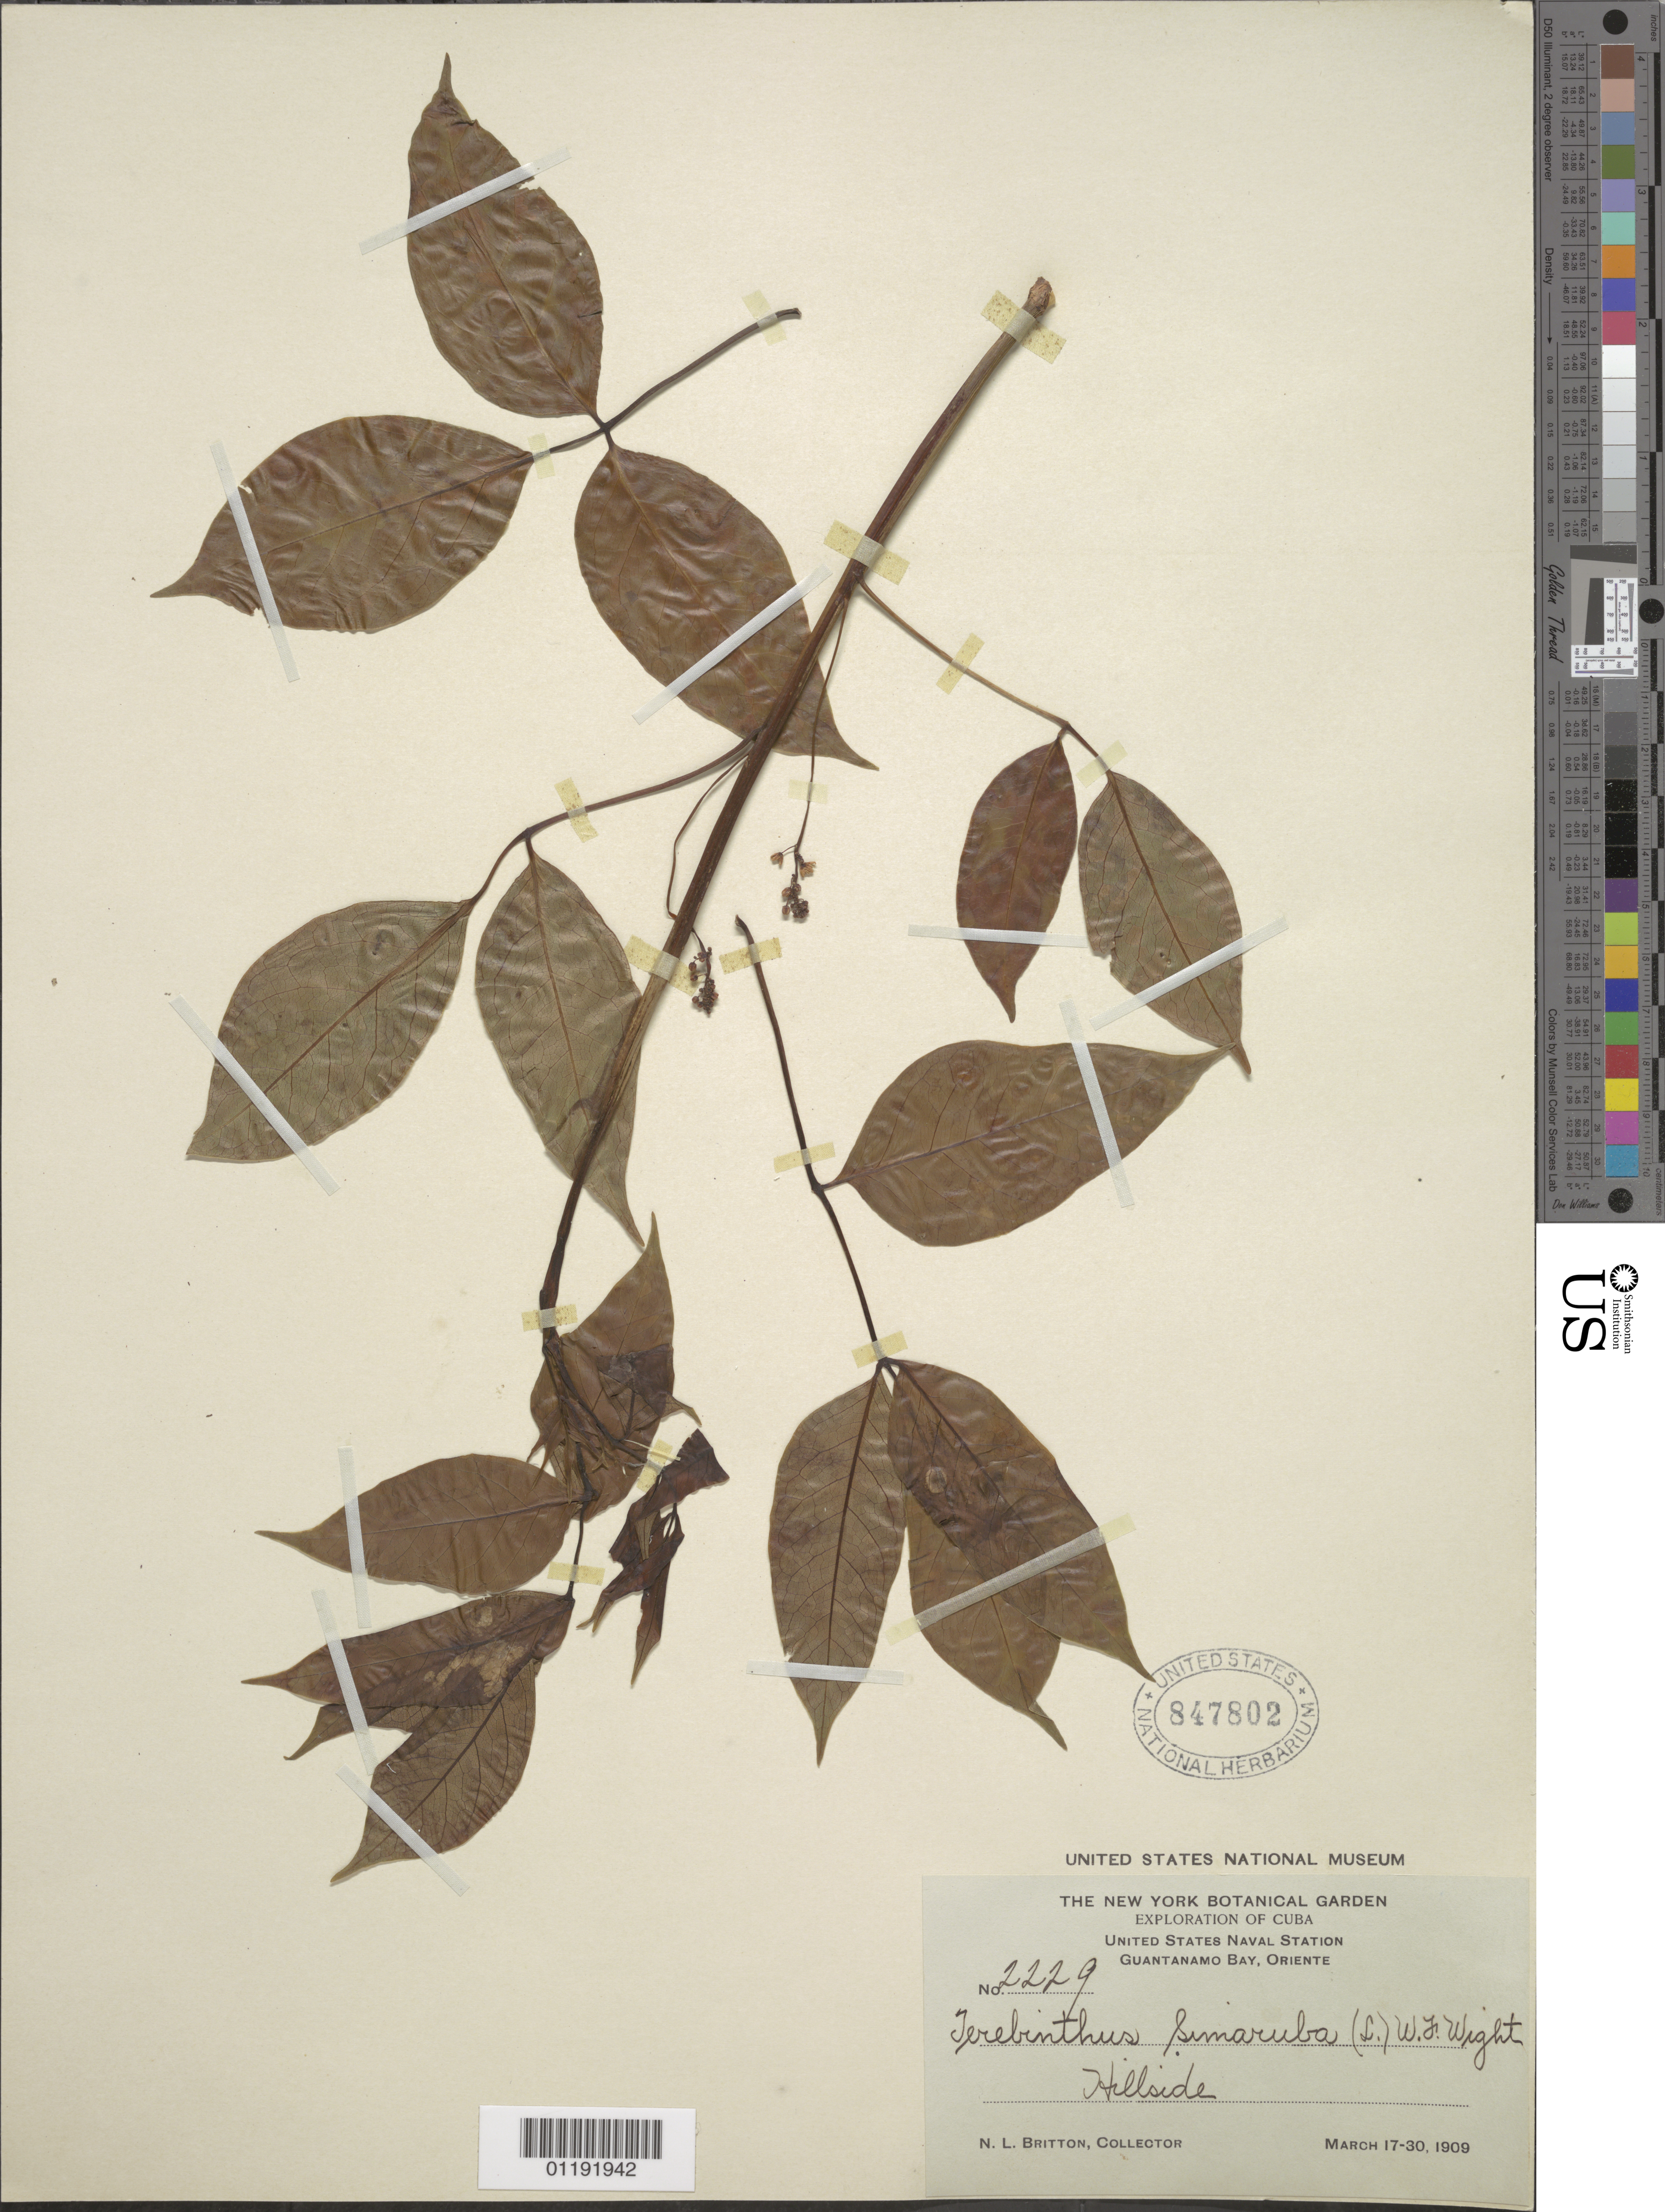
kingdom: Plantae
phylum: Tracheophyta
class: Magnoliopsida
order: Sapindales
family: Burseraceae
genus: Bursera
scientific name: Bursera simaruba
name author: (L.) Sarg.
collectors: N. Britton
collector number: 2229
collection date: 1909-03-17/1909-03-30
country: Cuba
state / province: Oriente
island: Cuba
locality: Guantanamo Bay, US Naval Station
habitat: Hillside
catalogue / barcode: US 847802